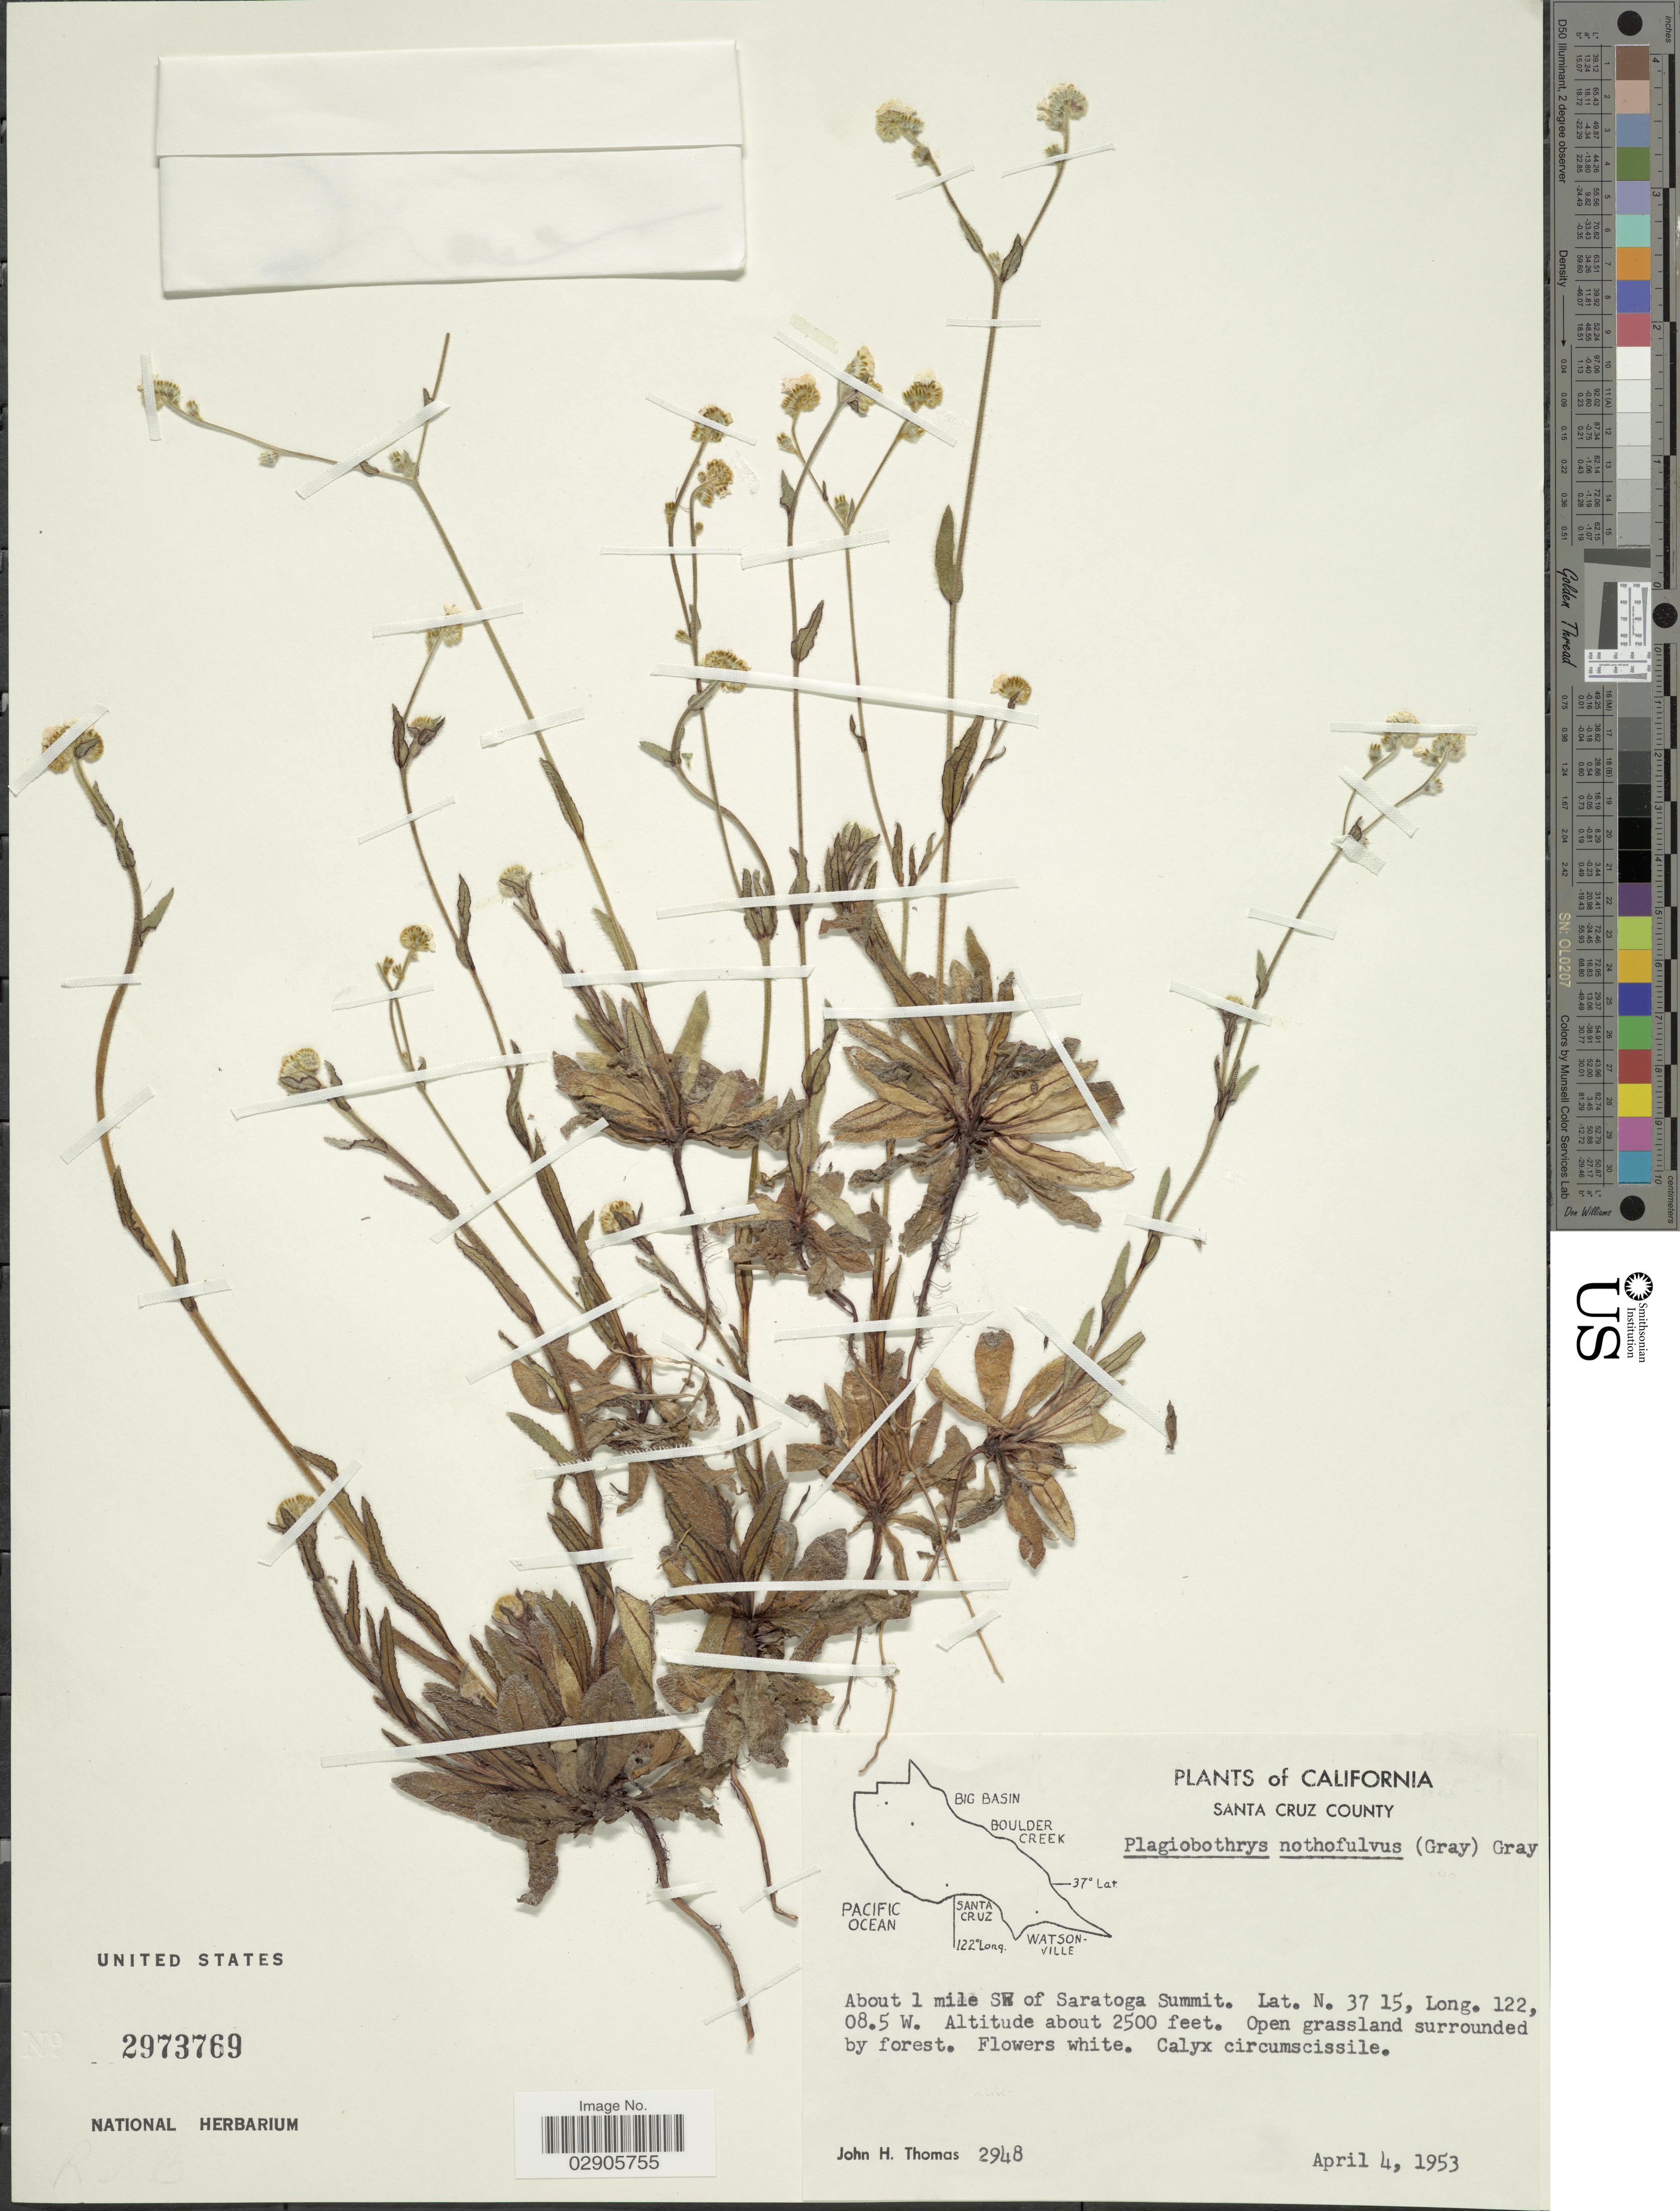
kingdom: Plantae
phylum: Tracheophyta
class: Magnoliopsida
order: Boraginales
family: Boraginaceae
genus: Plagiobothrys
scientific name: Plagiobothrys nothofulvus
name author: (A. Gray) A. Gray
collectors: J. H. Thomas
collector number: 2948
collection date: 1953-04-04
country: United States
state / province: California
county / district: Santa Cruz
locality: Santa Cruz County. About 1 mile SW of Saratoga Summit.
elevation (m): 762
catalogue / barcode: US 2973769